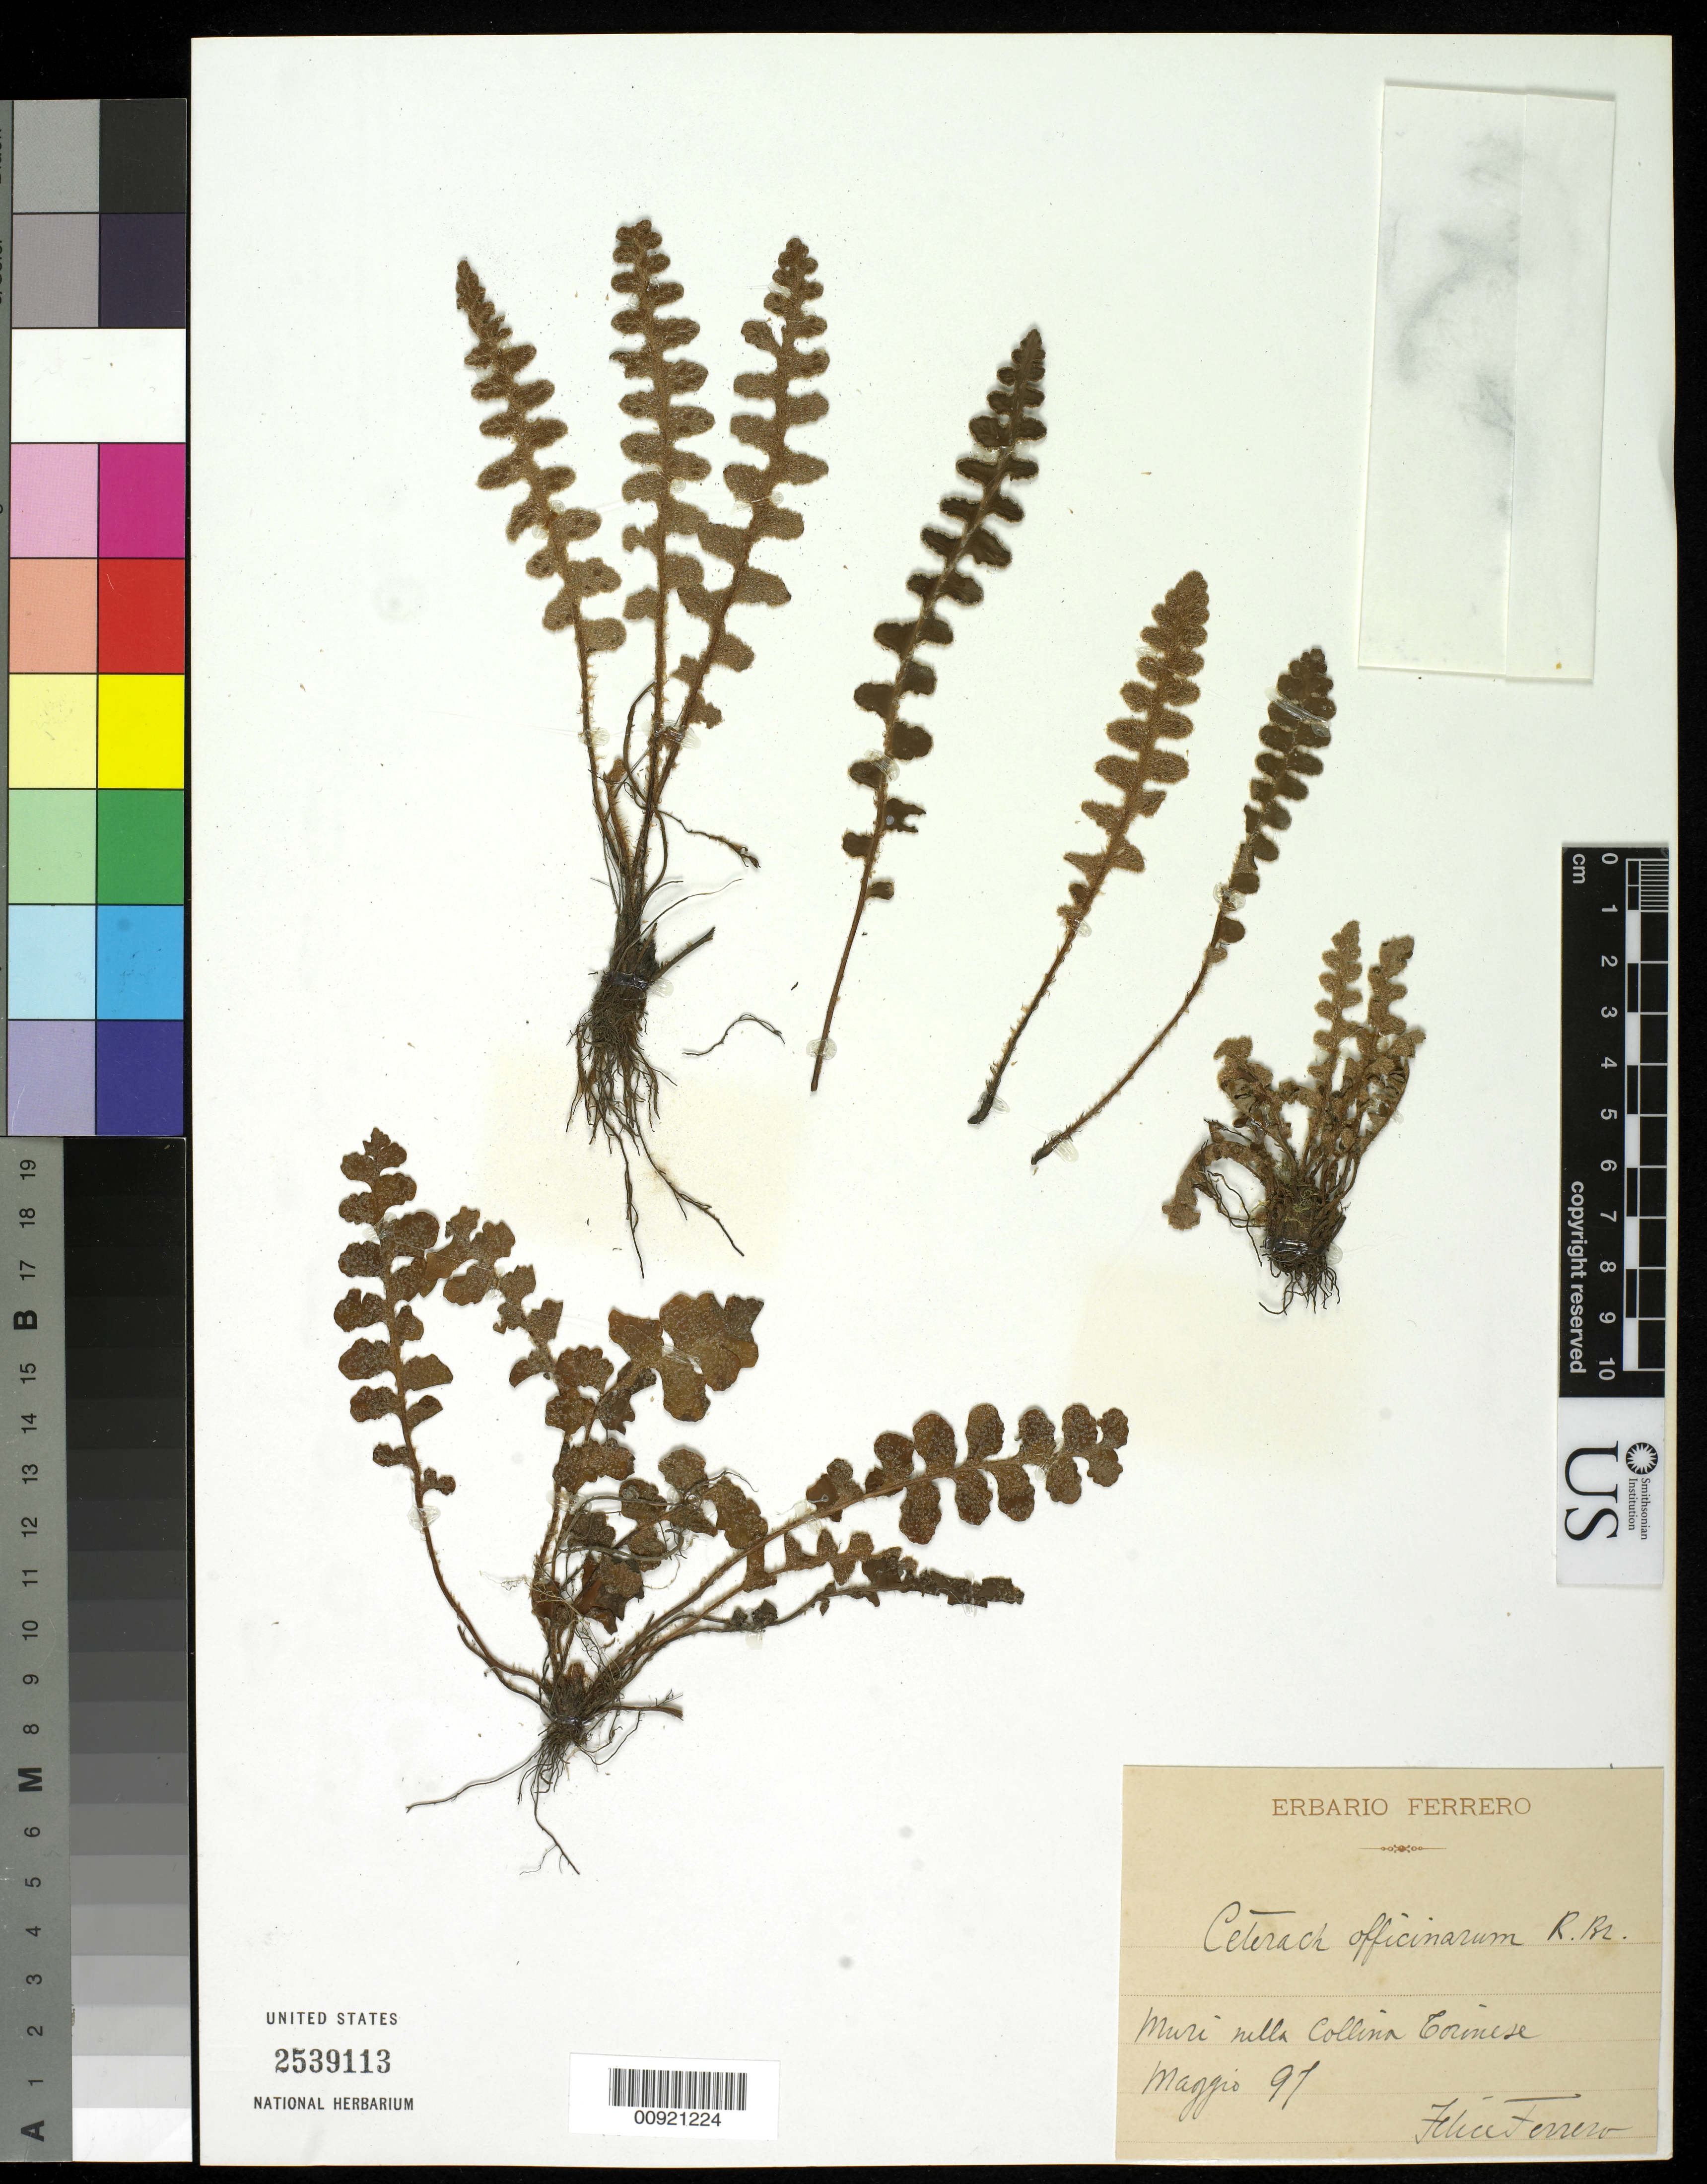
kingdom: Plantae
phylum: Tracheophyta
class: Polypodiopsida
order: Polypodiales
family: Aspleniaceae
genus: Asplenium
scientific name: Asplenium officinarum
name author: DC.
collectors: F. Ferrero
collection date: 1897-05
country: Italy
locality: Muri nella Collina Corinese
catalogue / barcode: US 2539113